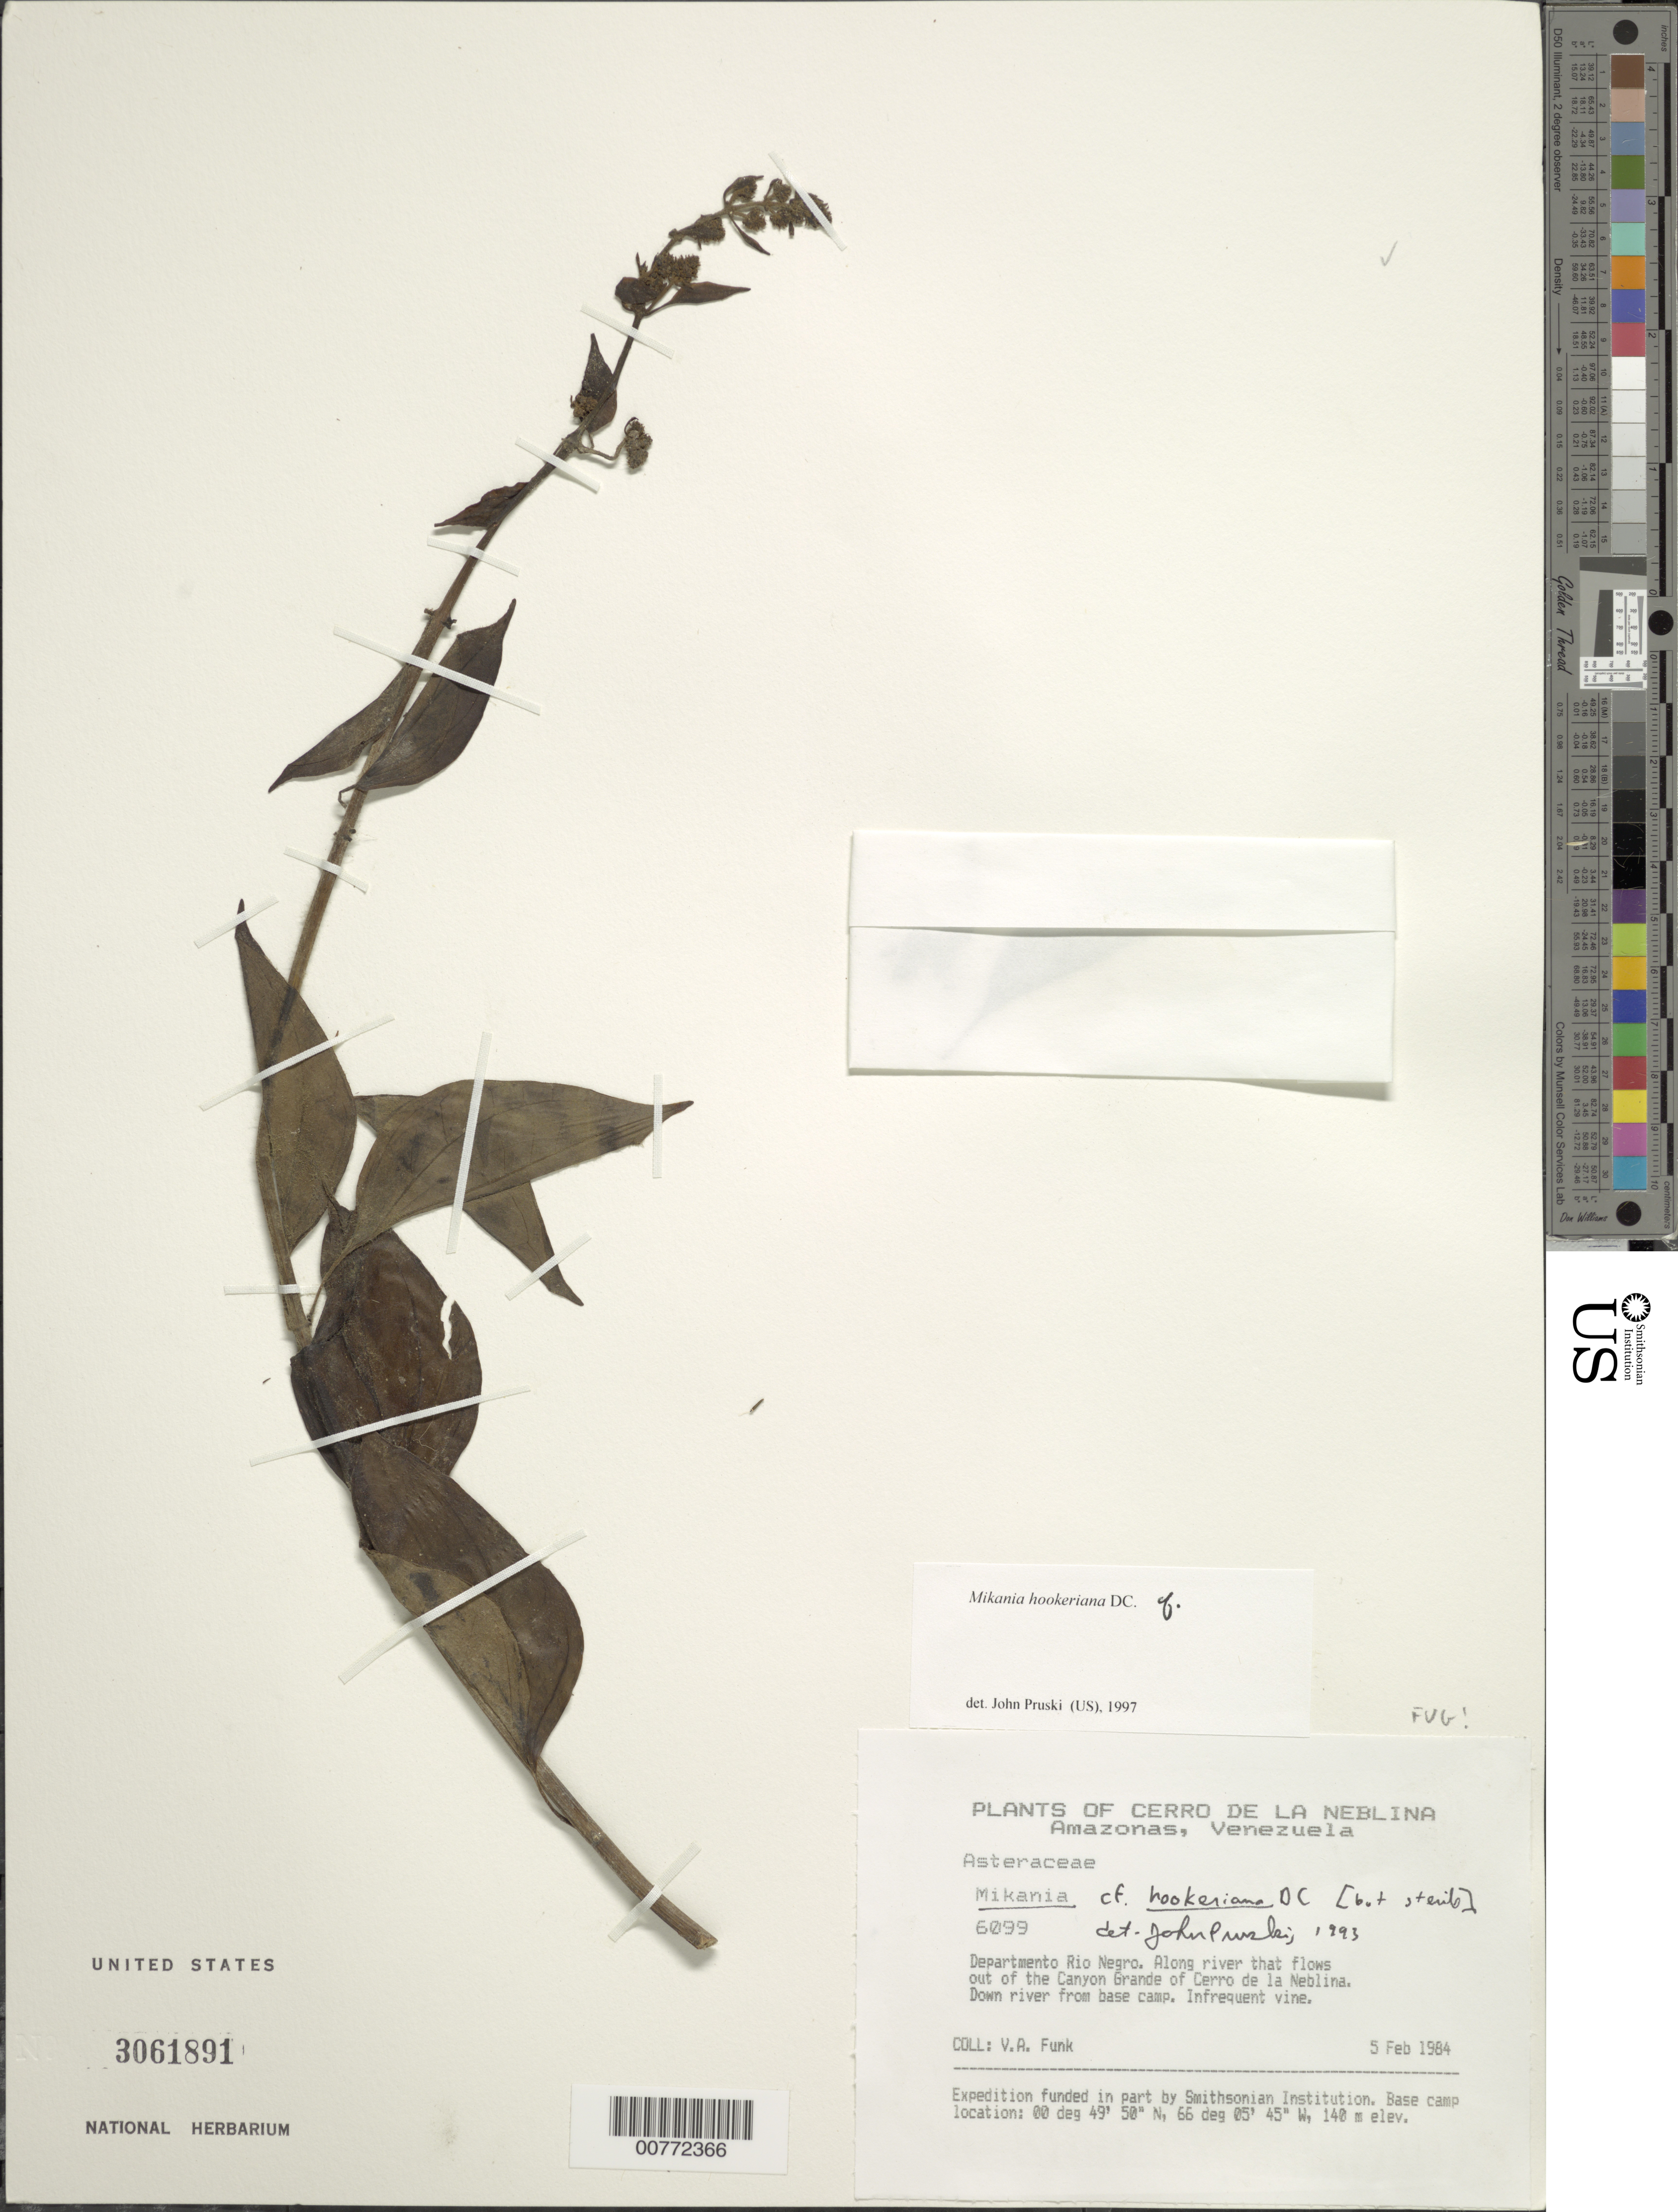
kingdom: Plantae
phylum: Tracheophyta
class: Magnoliopsida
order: Asterales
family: Asteraceae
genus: Mikania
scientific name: Mikania hookeriana var. platyphylla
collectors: V. Funk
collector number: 6099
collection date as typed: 5-Feb-84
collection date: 1984-02-05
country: Venezuela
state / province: Amazonas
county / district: Río Negro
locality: Canyon Grande, Cerro de la Neblina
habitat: Along river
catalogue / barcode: US 3061891